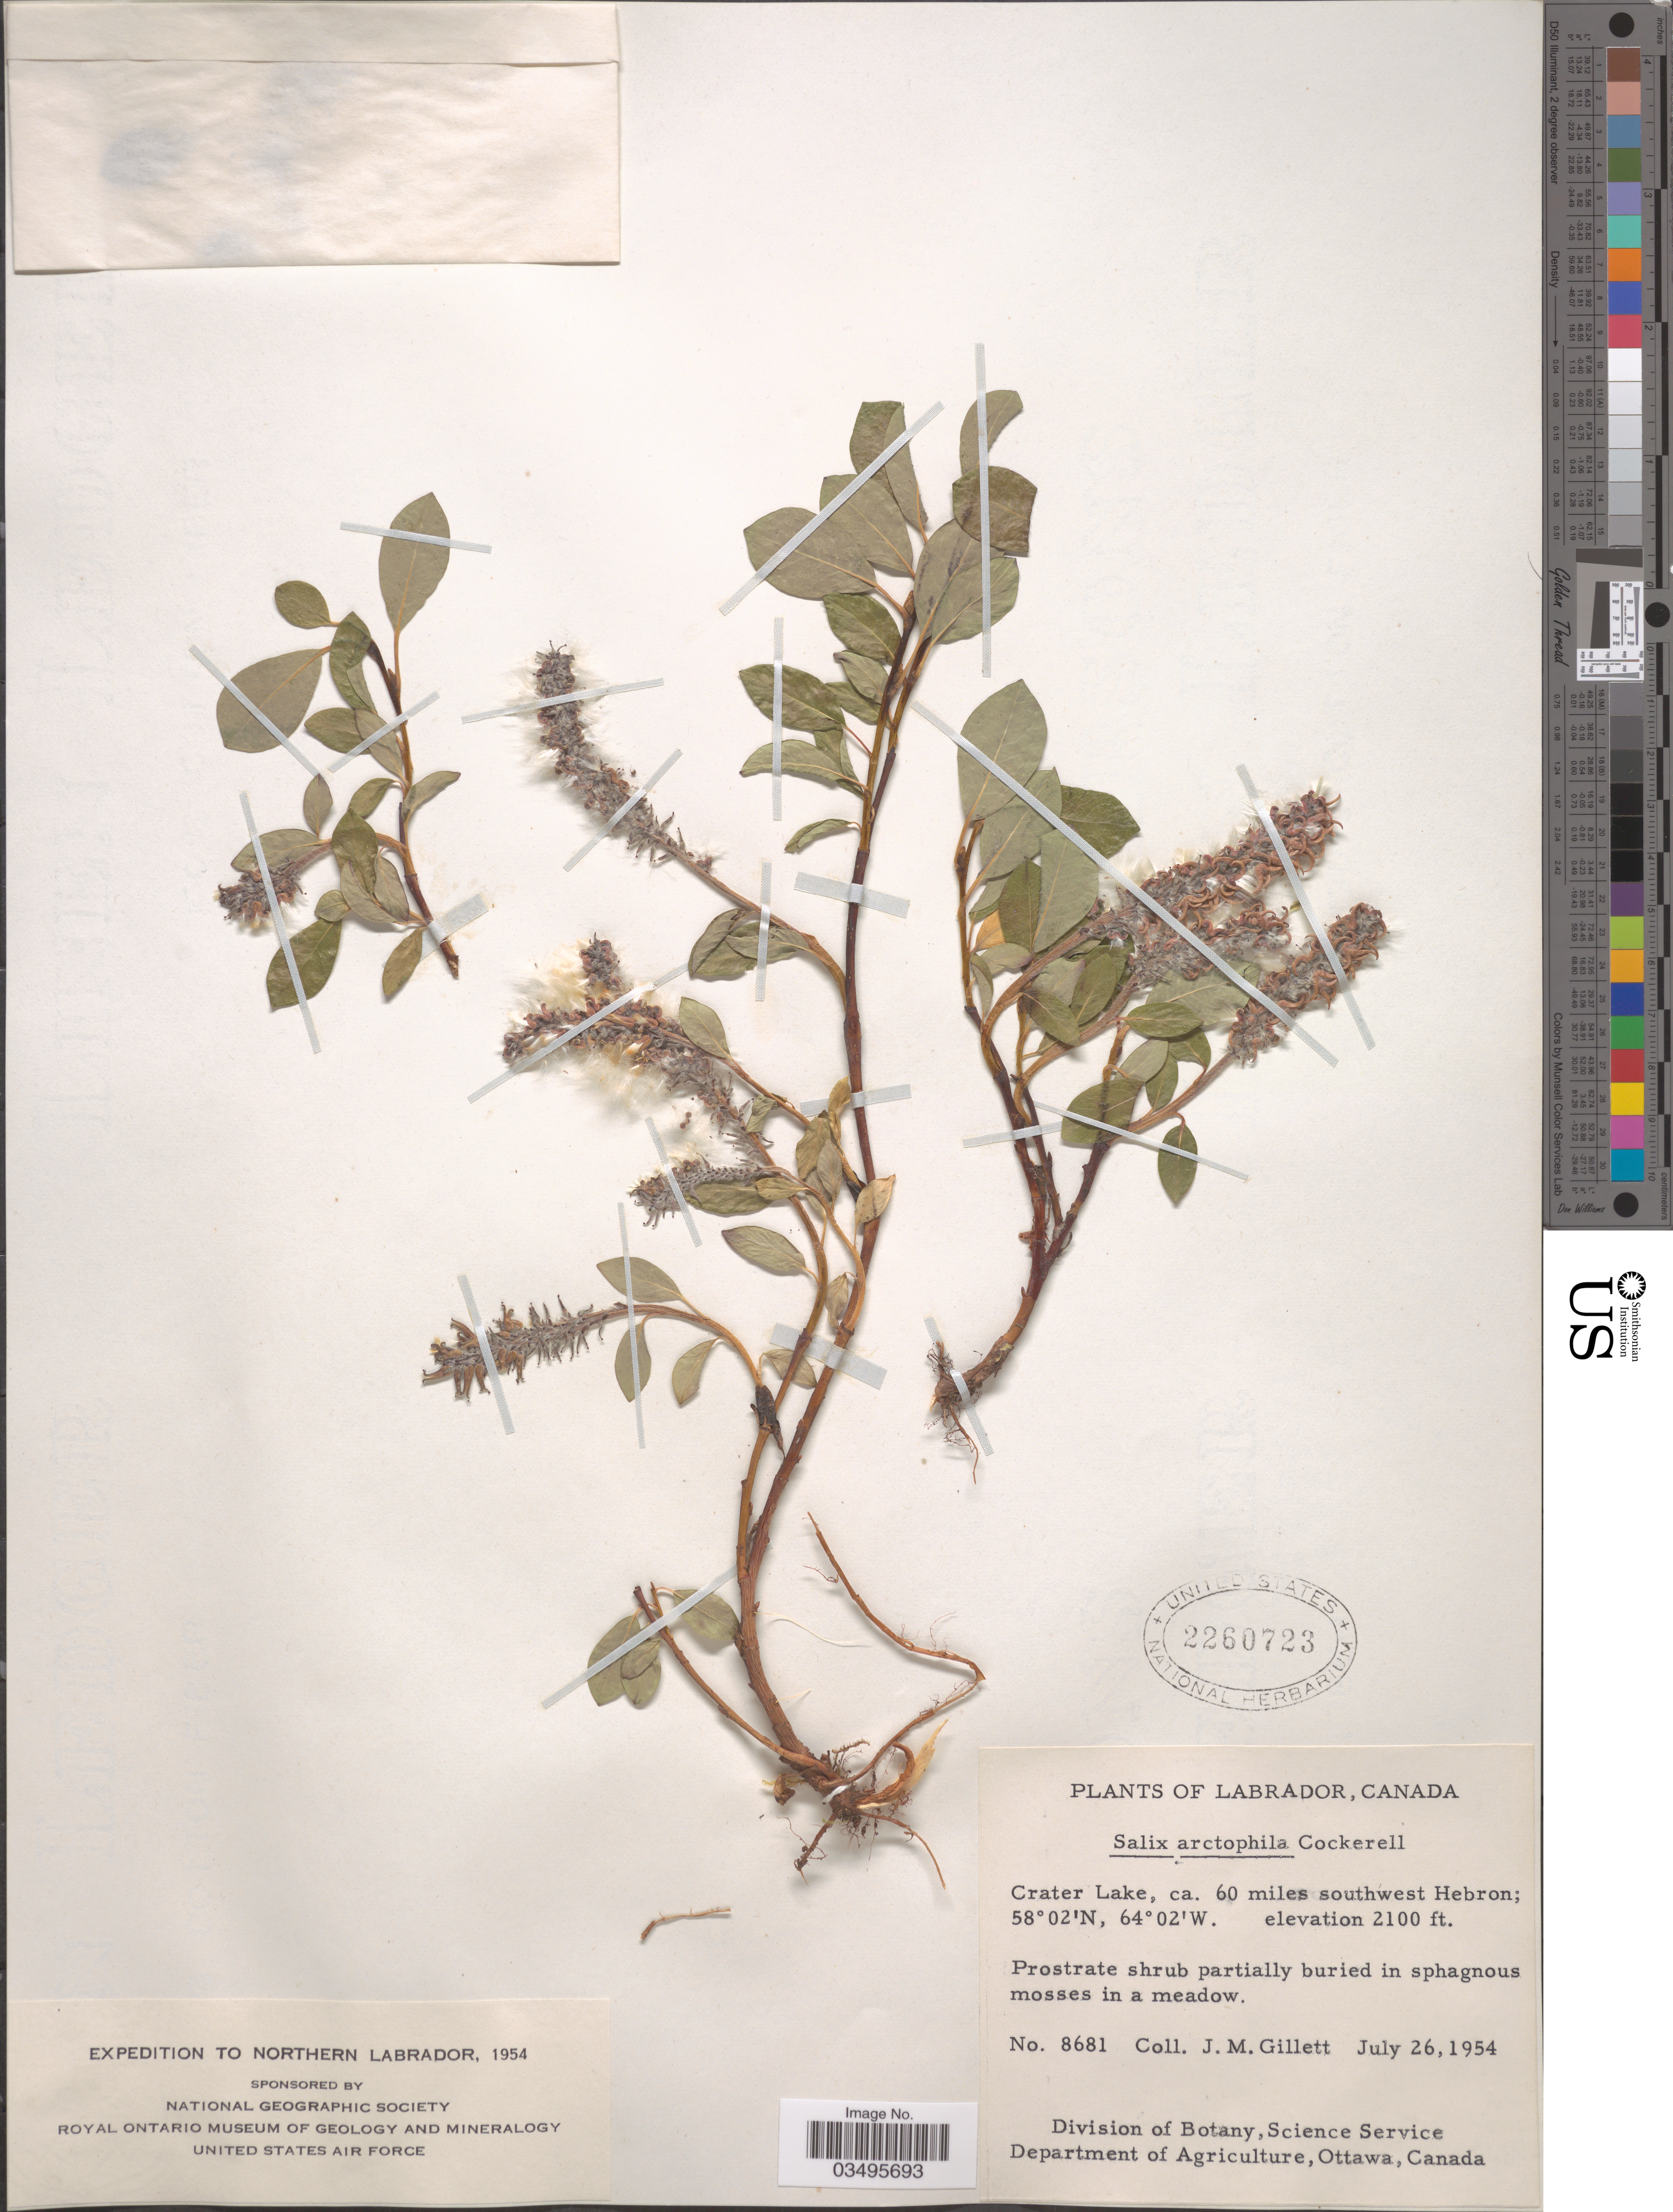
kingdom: Plantae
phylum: Tracheophyta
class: Magnoliopsida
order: Malpighiales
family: Salicaceae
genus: Salix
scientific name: Salix arctophila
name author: Cockerell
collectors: J. M. Gillett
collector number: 8681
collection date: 1954-07-26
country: Canada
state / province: Newfoundland and Labrador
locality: Northern Labrador. Crater Lake, ca. 60 miles southwest Hebron.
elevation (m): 640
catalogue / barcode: US 2260723